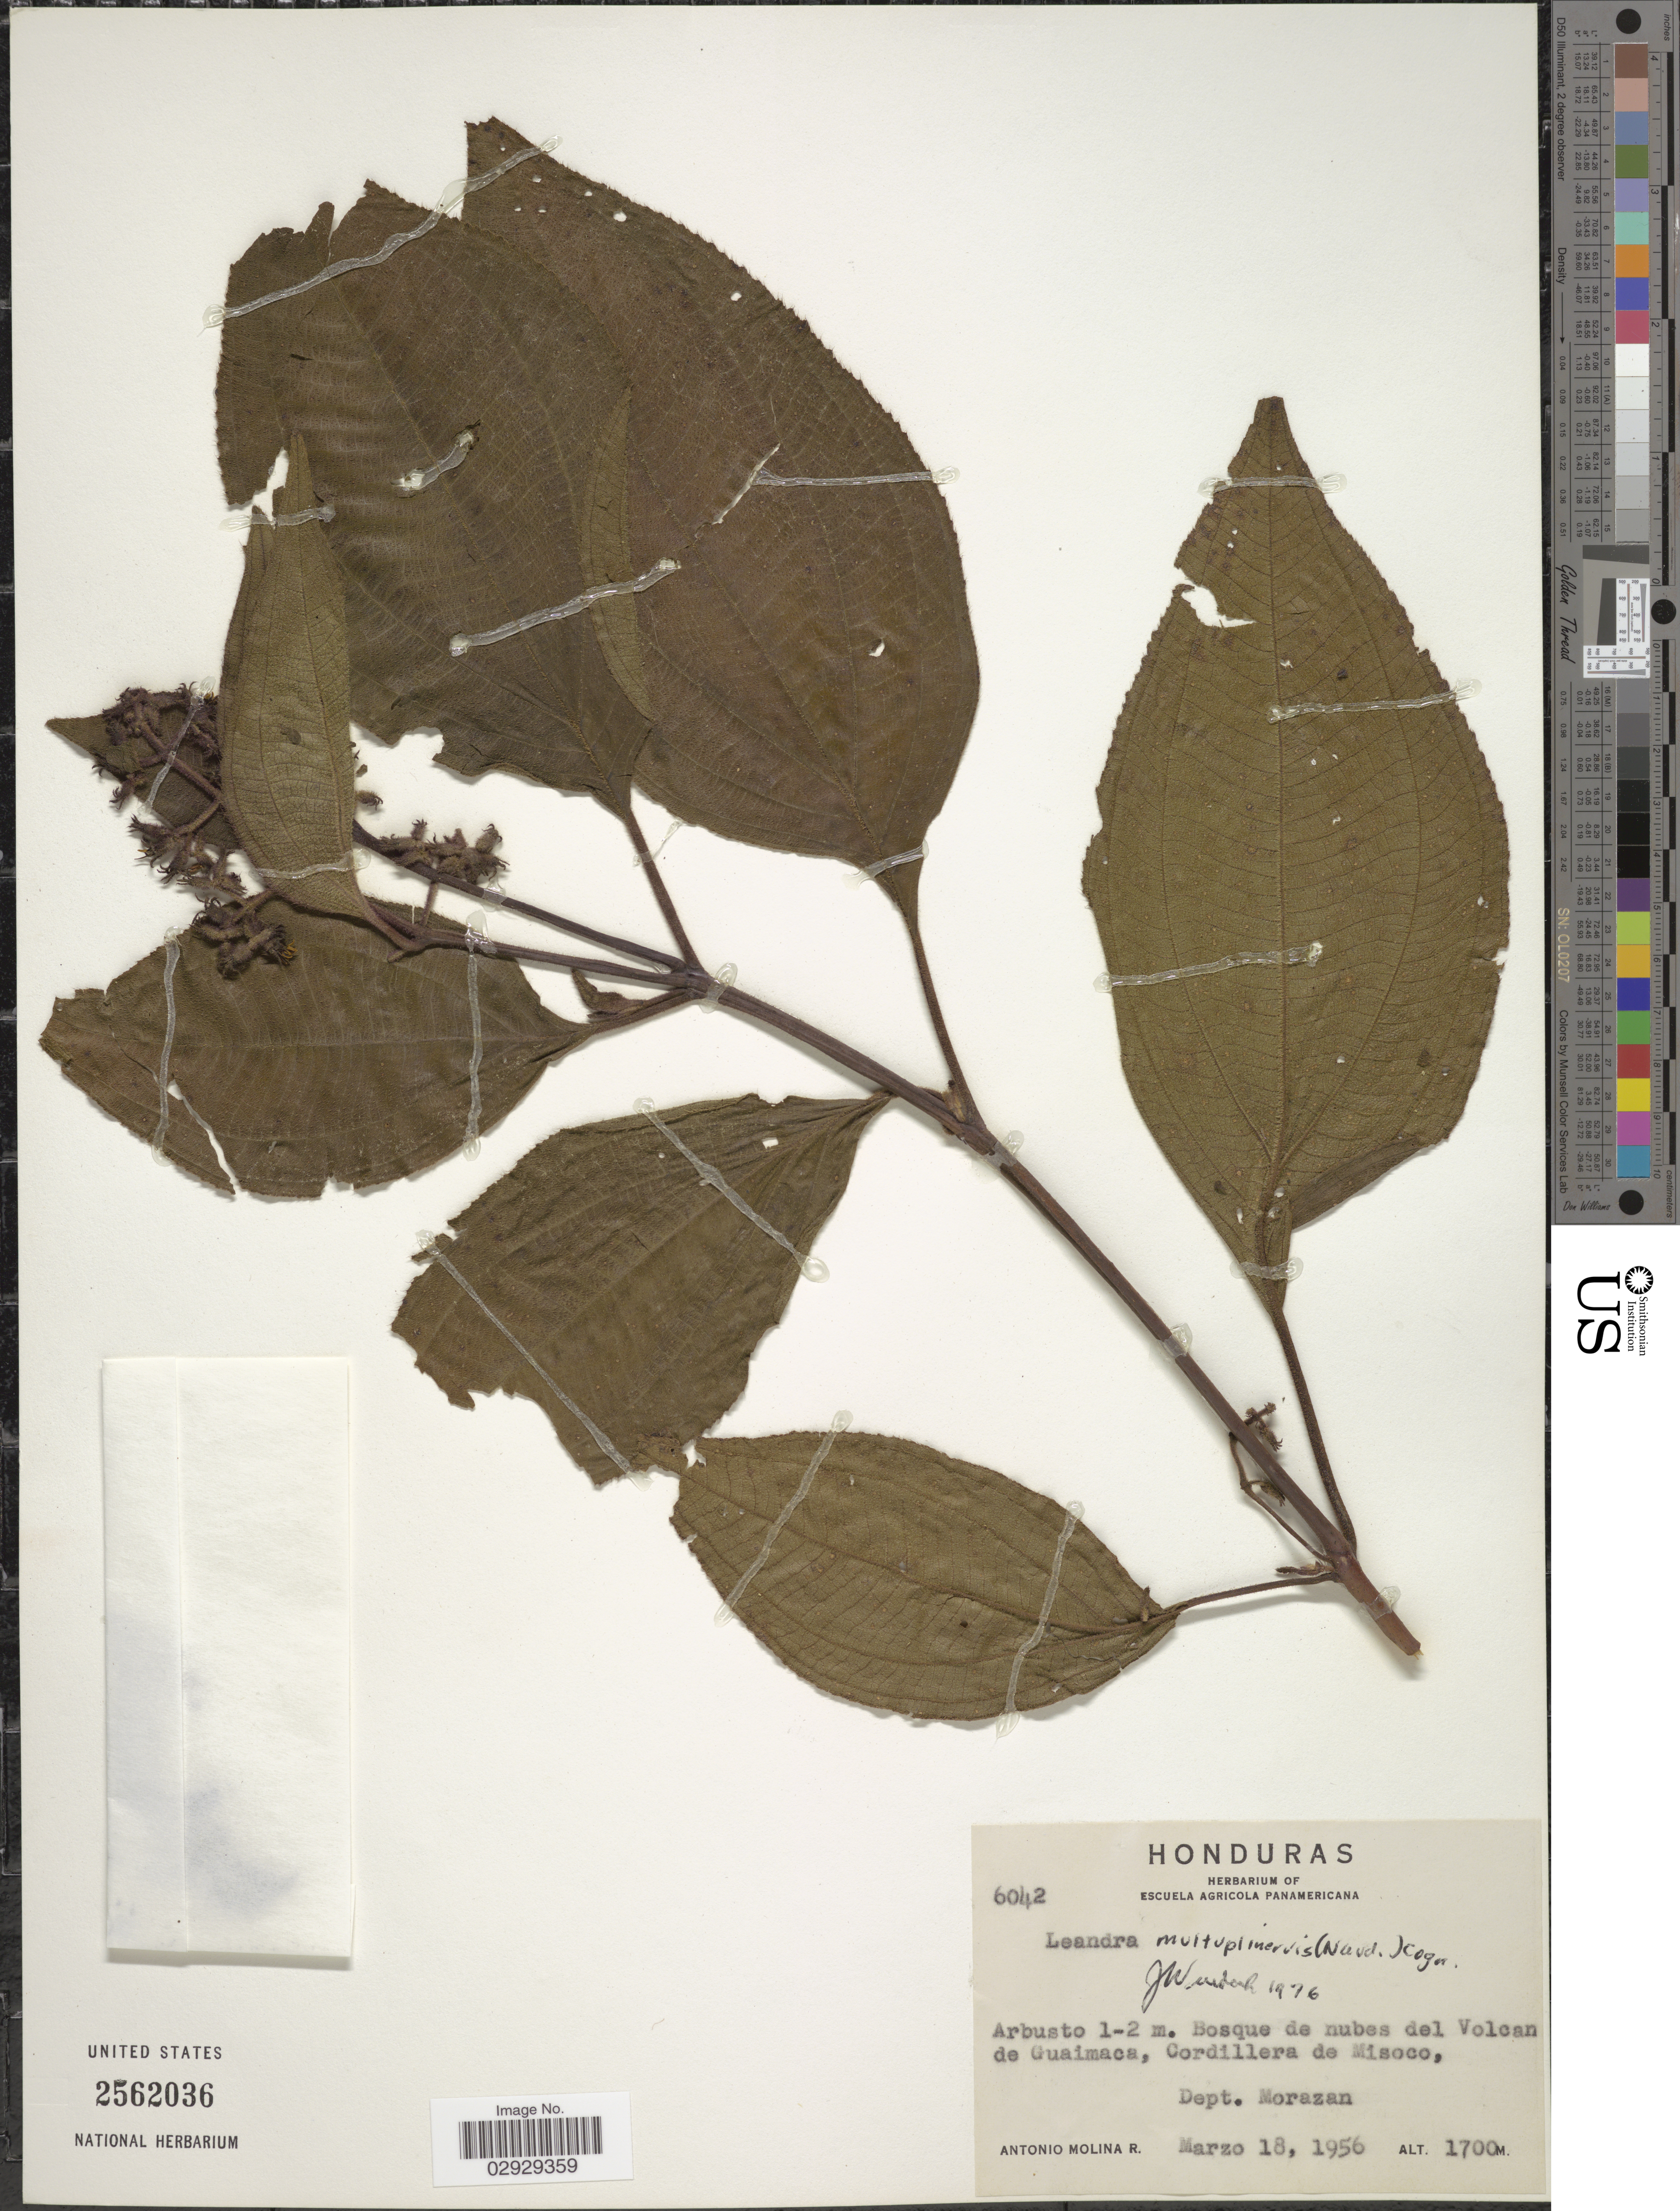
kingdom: Plantae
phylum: Tracheophyta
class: Magnoliopsida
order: Myrtales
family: Melastomataceae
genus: Leandra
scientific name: Leandra multiplinervis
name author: (Naudin) Cogn.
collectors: A. Molina R.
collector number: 6042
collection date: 1956-03-18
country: Honduras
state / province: Fco. Morazán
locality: Bosque de nubes del Volcan de Guaimaca, Cordillera de Misoco, Dept. Morazan.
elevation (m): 1700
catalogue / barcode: US 2562036